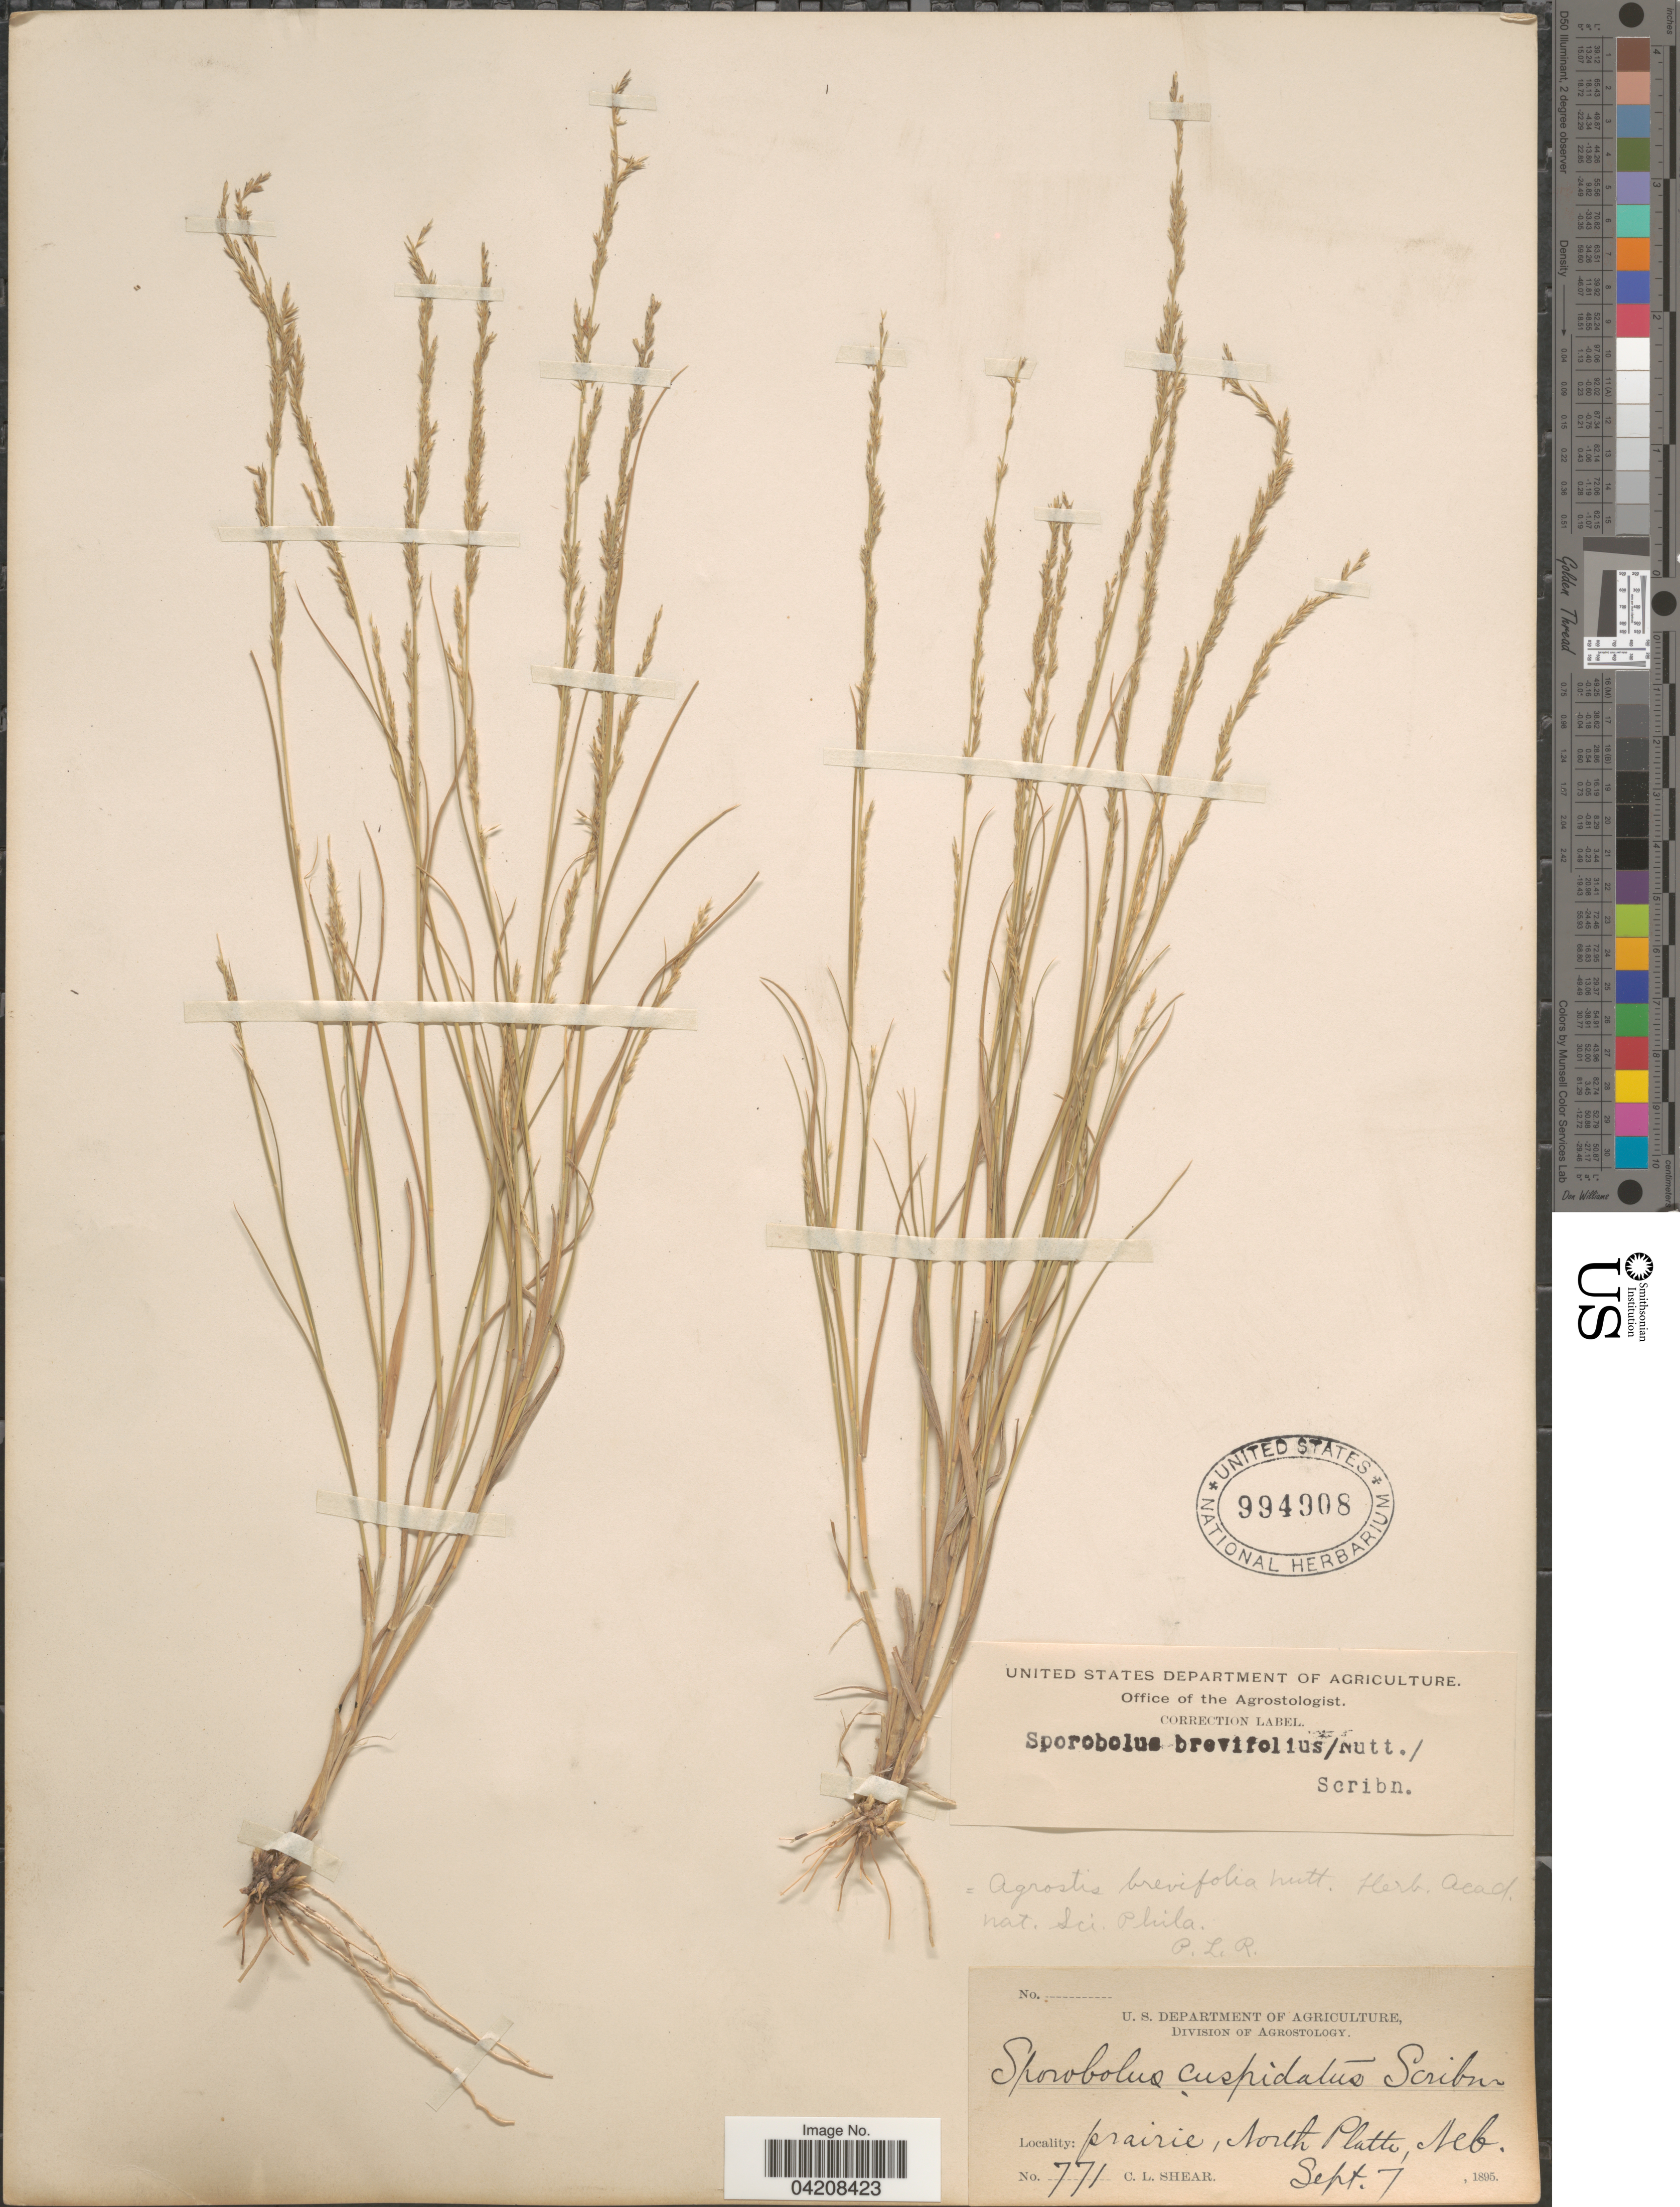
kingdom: Plantae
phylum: Tracheophyta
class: Liliopsida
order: Poales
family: Poaceae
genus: Muhlenbergia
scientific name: Muhlenbergia cuspidata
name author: (Torr. ex Hook.) Rydb.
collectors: C. L. Shear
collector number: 771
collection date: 1895-09-07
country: United States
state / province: Nebraska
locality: Prairie, North Platte.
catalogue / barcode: US 994908